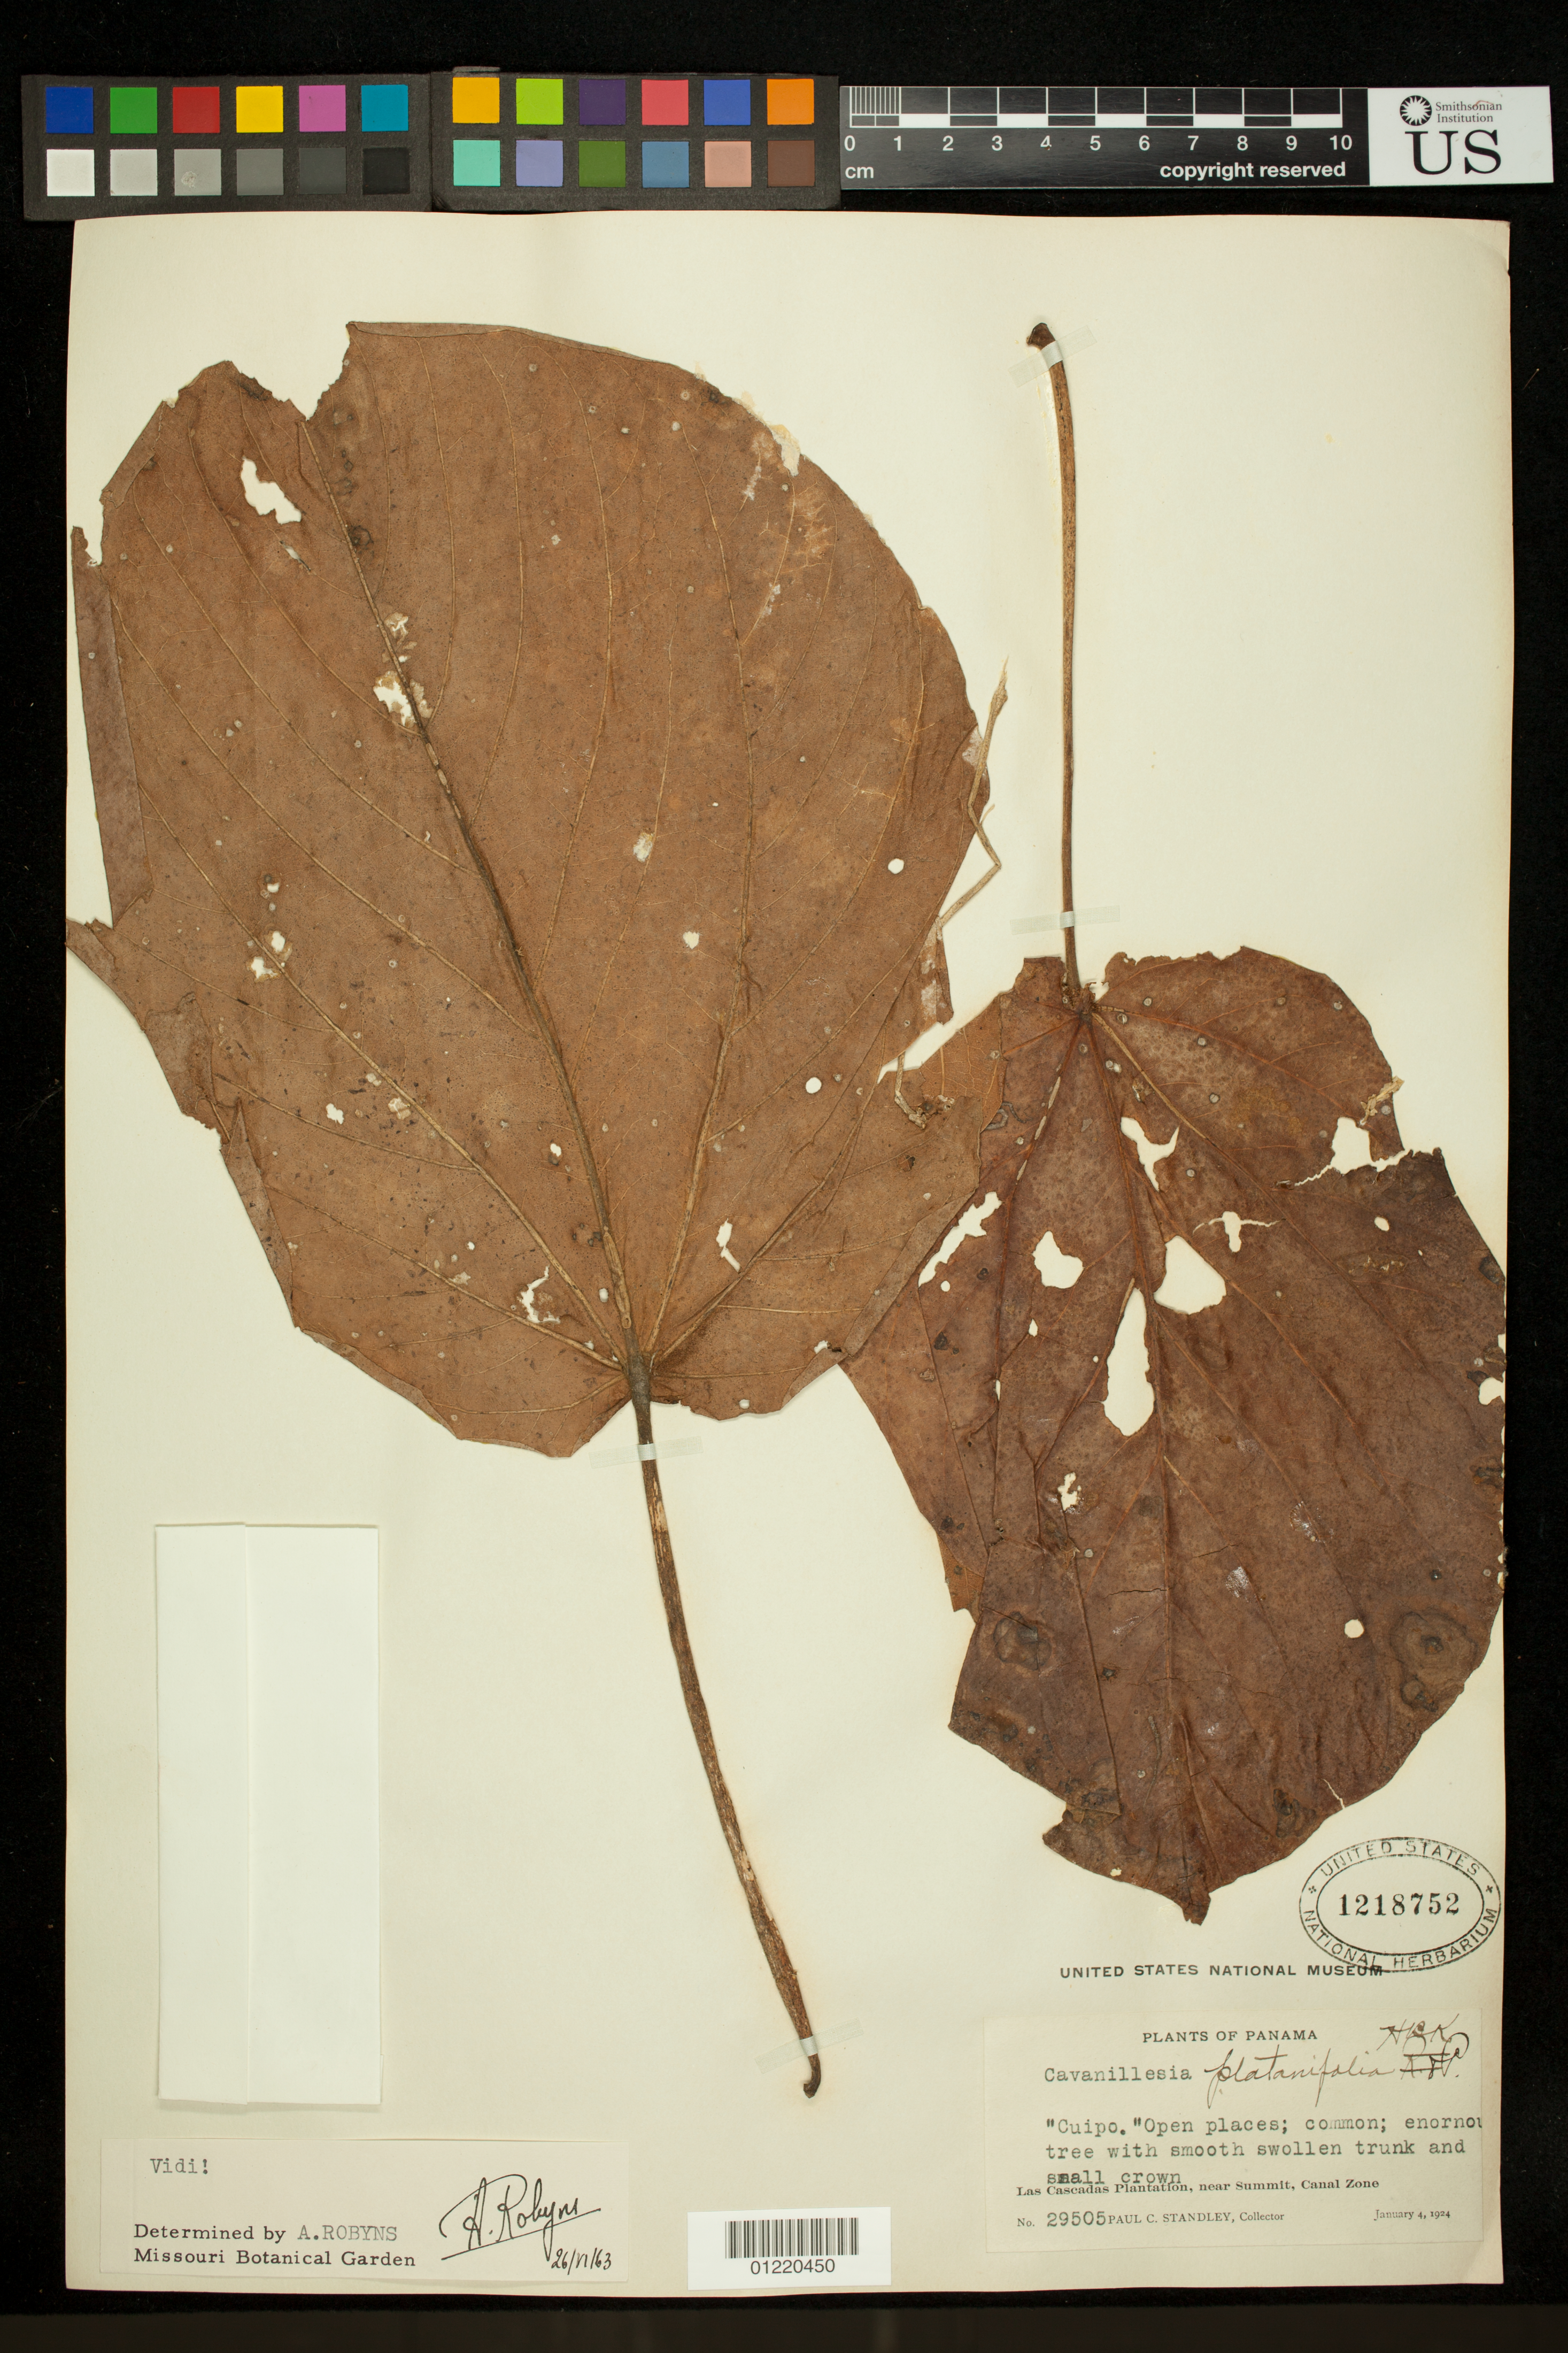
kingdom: Plantae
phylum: Tracheophyta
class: Magnoliopsida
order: Malvales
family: Malvaceae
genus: Cavanillesia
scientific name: Cavanillesia platanifolia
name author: (Bonpl.) Kunth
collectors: P. C. Standley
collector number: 29505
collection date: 1924-04-01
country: Panama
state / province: Panamá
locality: Las Cascadas Plantation, near Summit, Canal Zone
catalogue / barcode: US 1218752